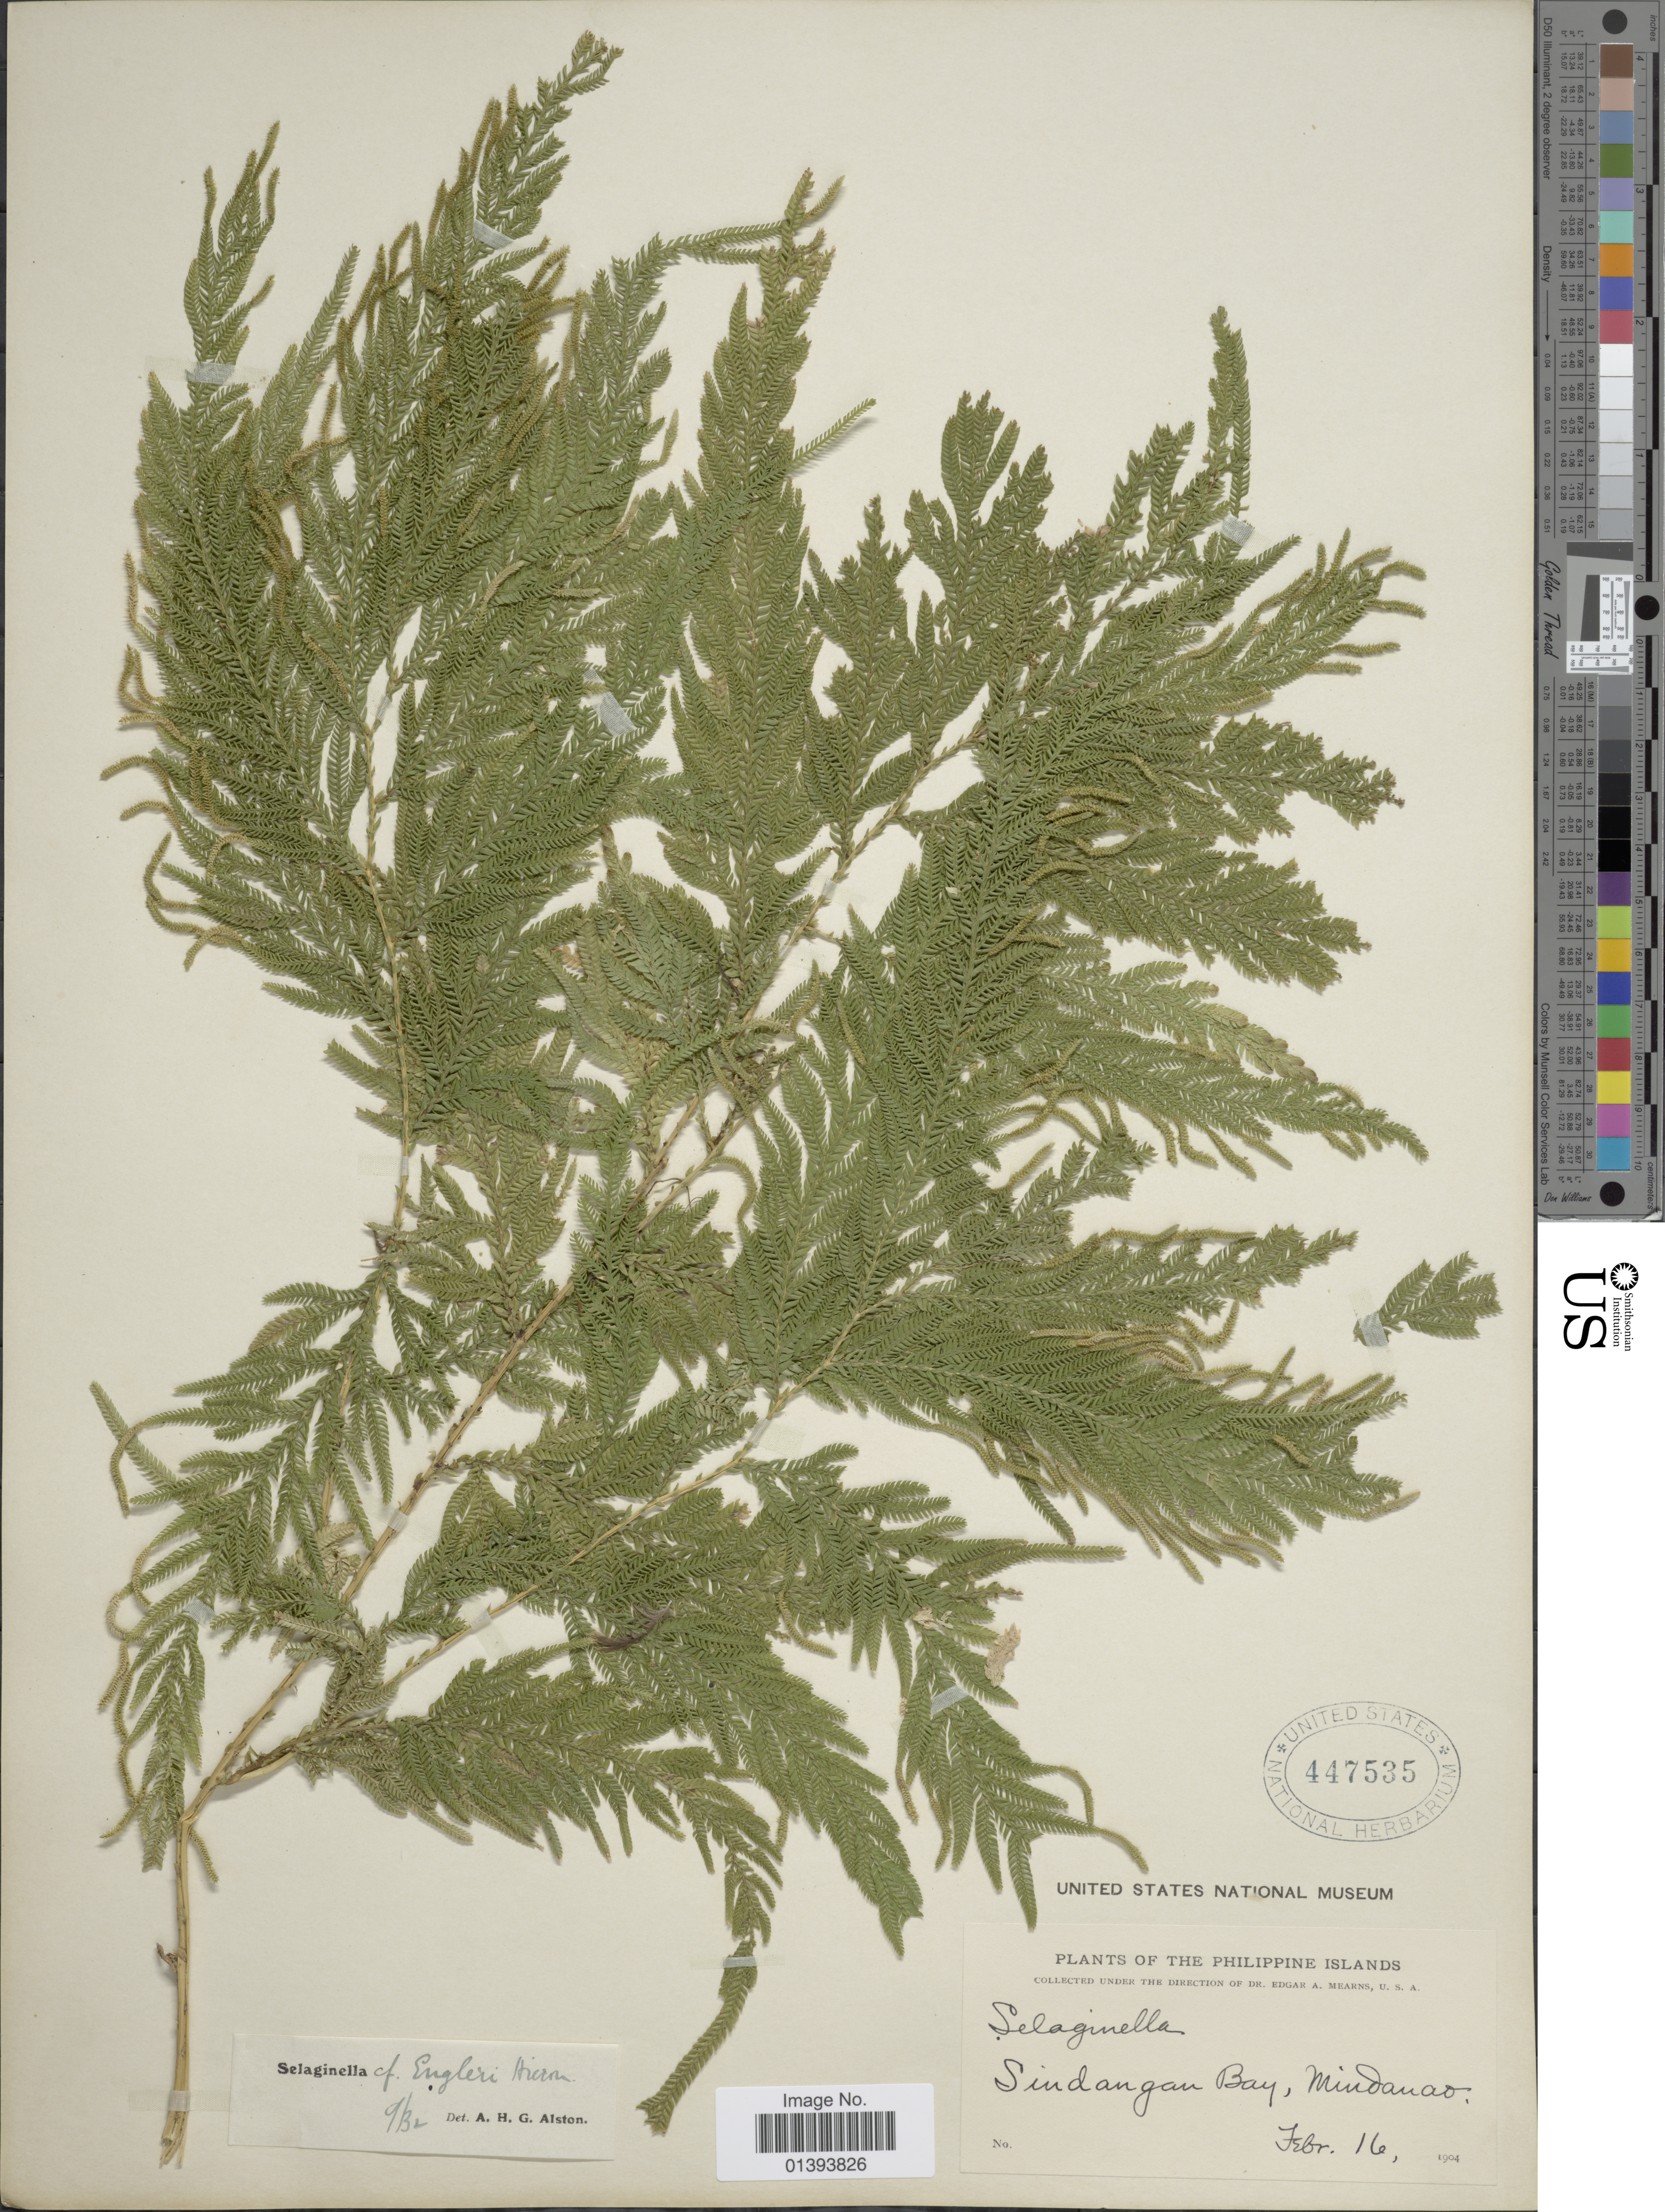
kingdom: Plantae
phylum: Tracheophyta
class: Lycopodiopsida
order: Selaginellales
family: Selaginellaceae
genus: Selaginella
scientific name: Selaginella engleri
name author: Hieron.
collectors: E. A. Mearns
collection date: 1904-02-16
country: Philippines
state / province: Northern Mindanao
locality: Sindangan Bay, Mindanao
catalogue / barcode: US 447535